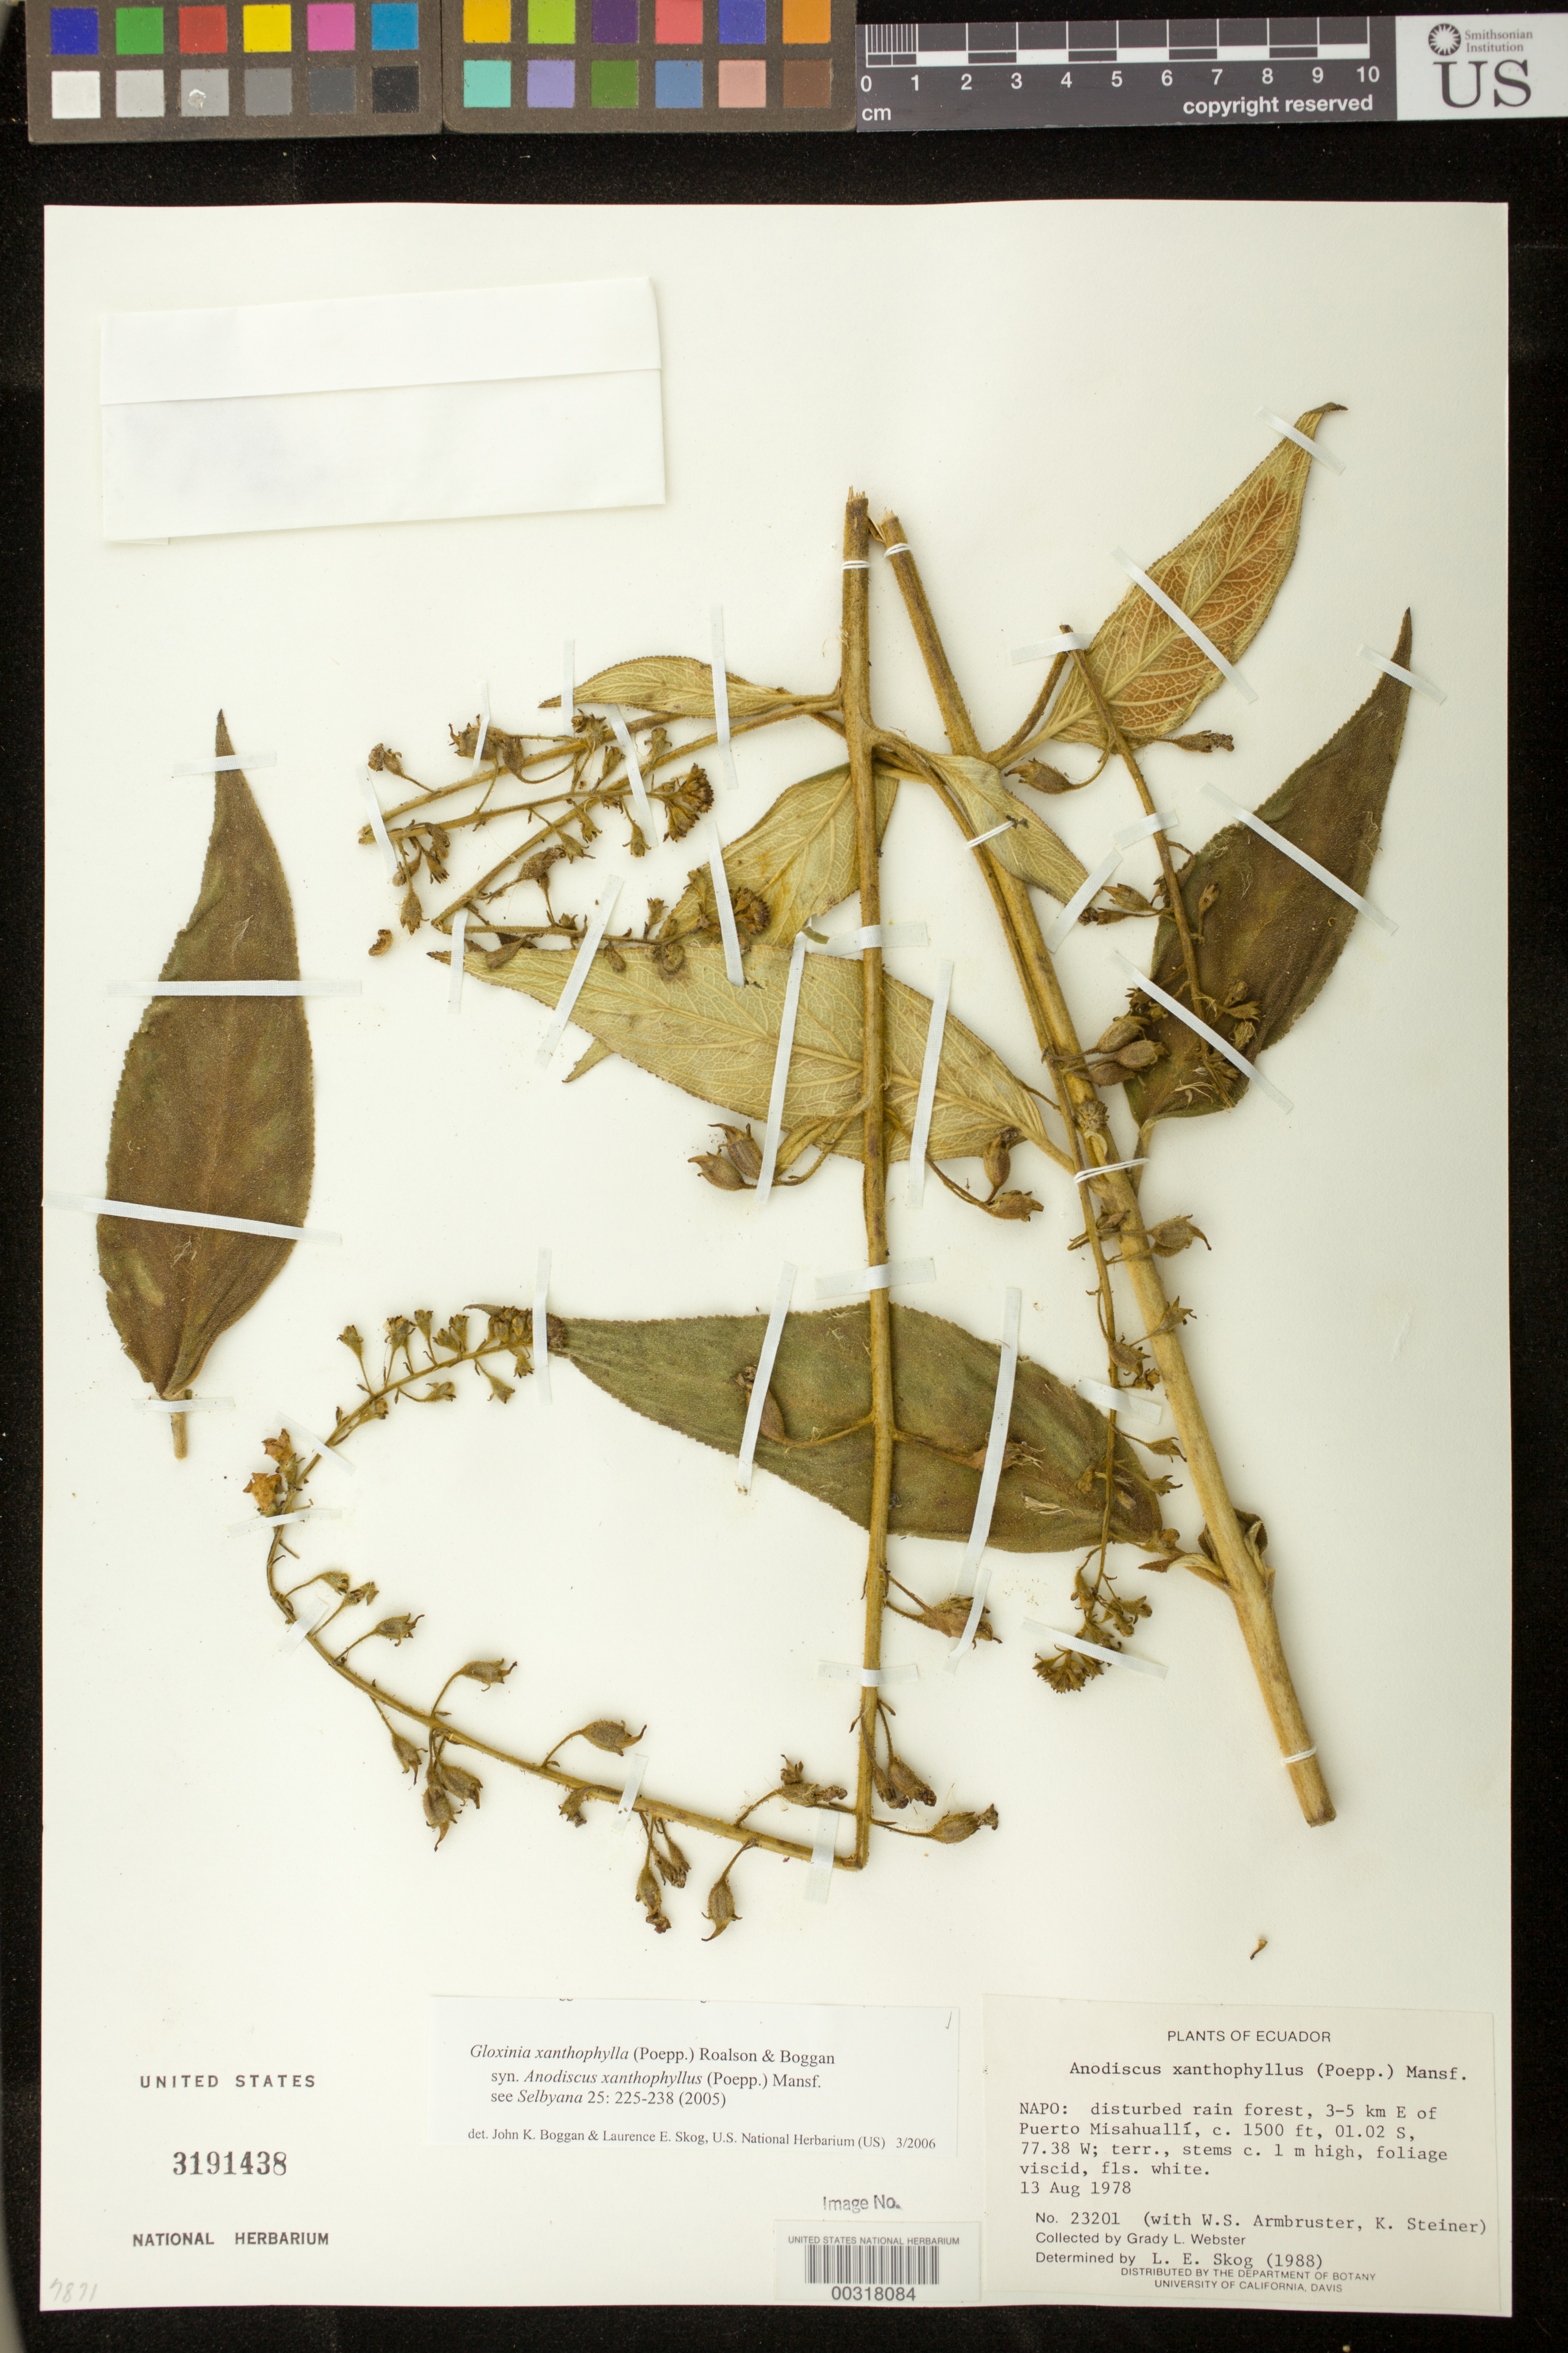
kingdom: Plantae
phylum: Tracheophyta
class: Magnoliopsida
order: Lamiales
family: Gesneriaceae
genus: Gloxinia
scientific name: Gloxinia xanthophylla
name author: (Poepp.) Roalson & Boggan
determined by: Boggan, J. K.; Skog, L. E.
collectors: G. L. Webster, W. S. Armbruster & K. Steiner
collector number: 23201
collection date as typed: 13 Aug 1978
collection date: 1978-08-13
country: Ecuador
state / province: Napo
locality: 3-5 km E of Puerto Misahualli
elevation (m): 1500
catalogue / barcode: US 3191438